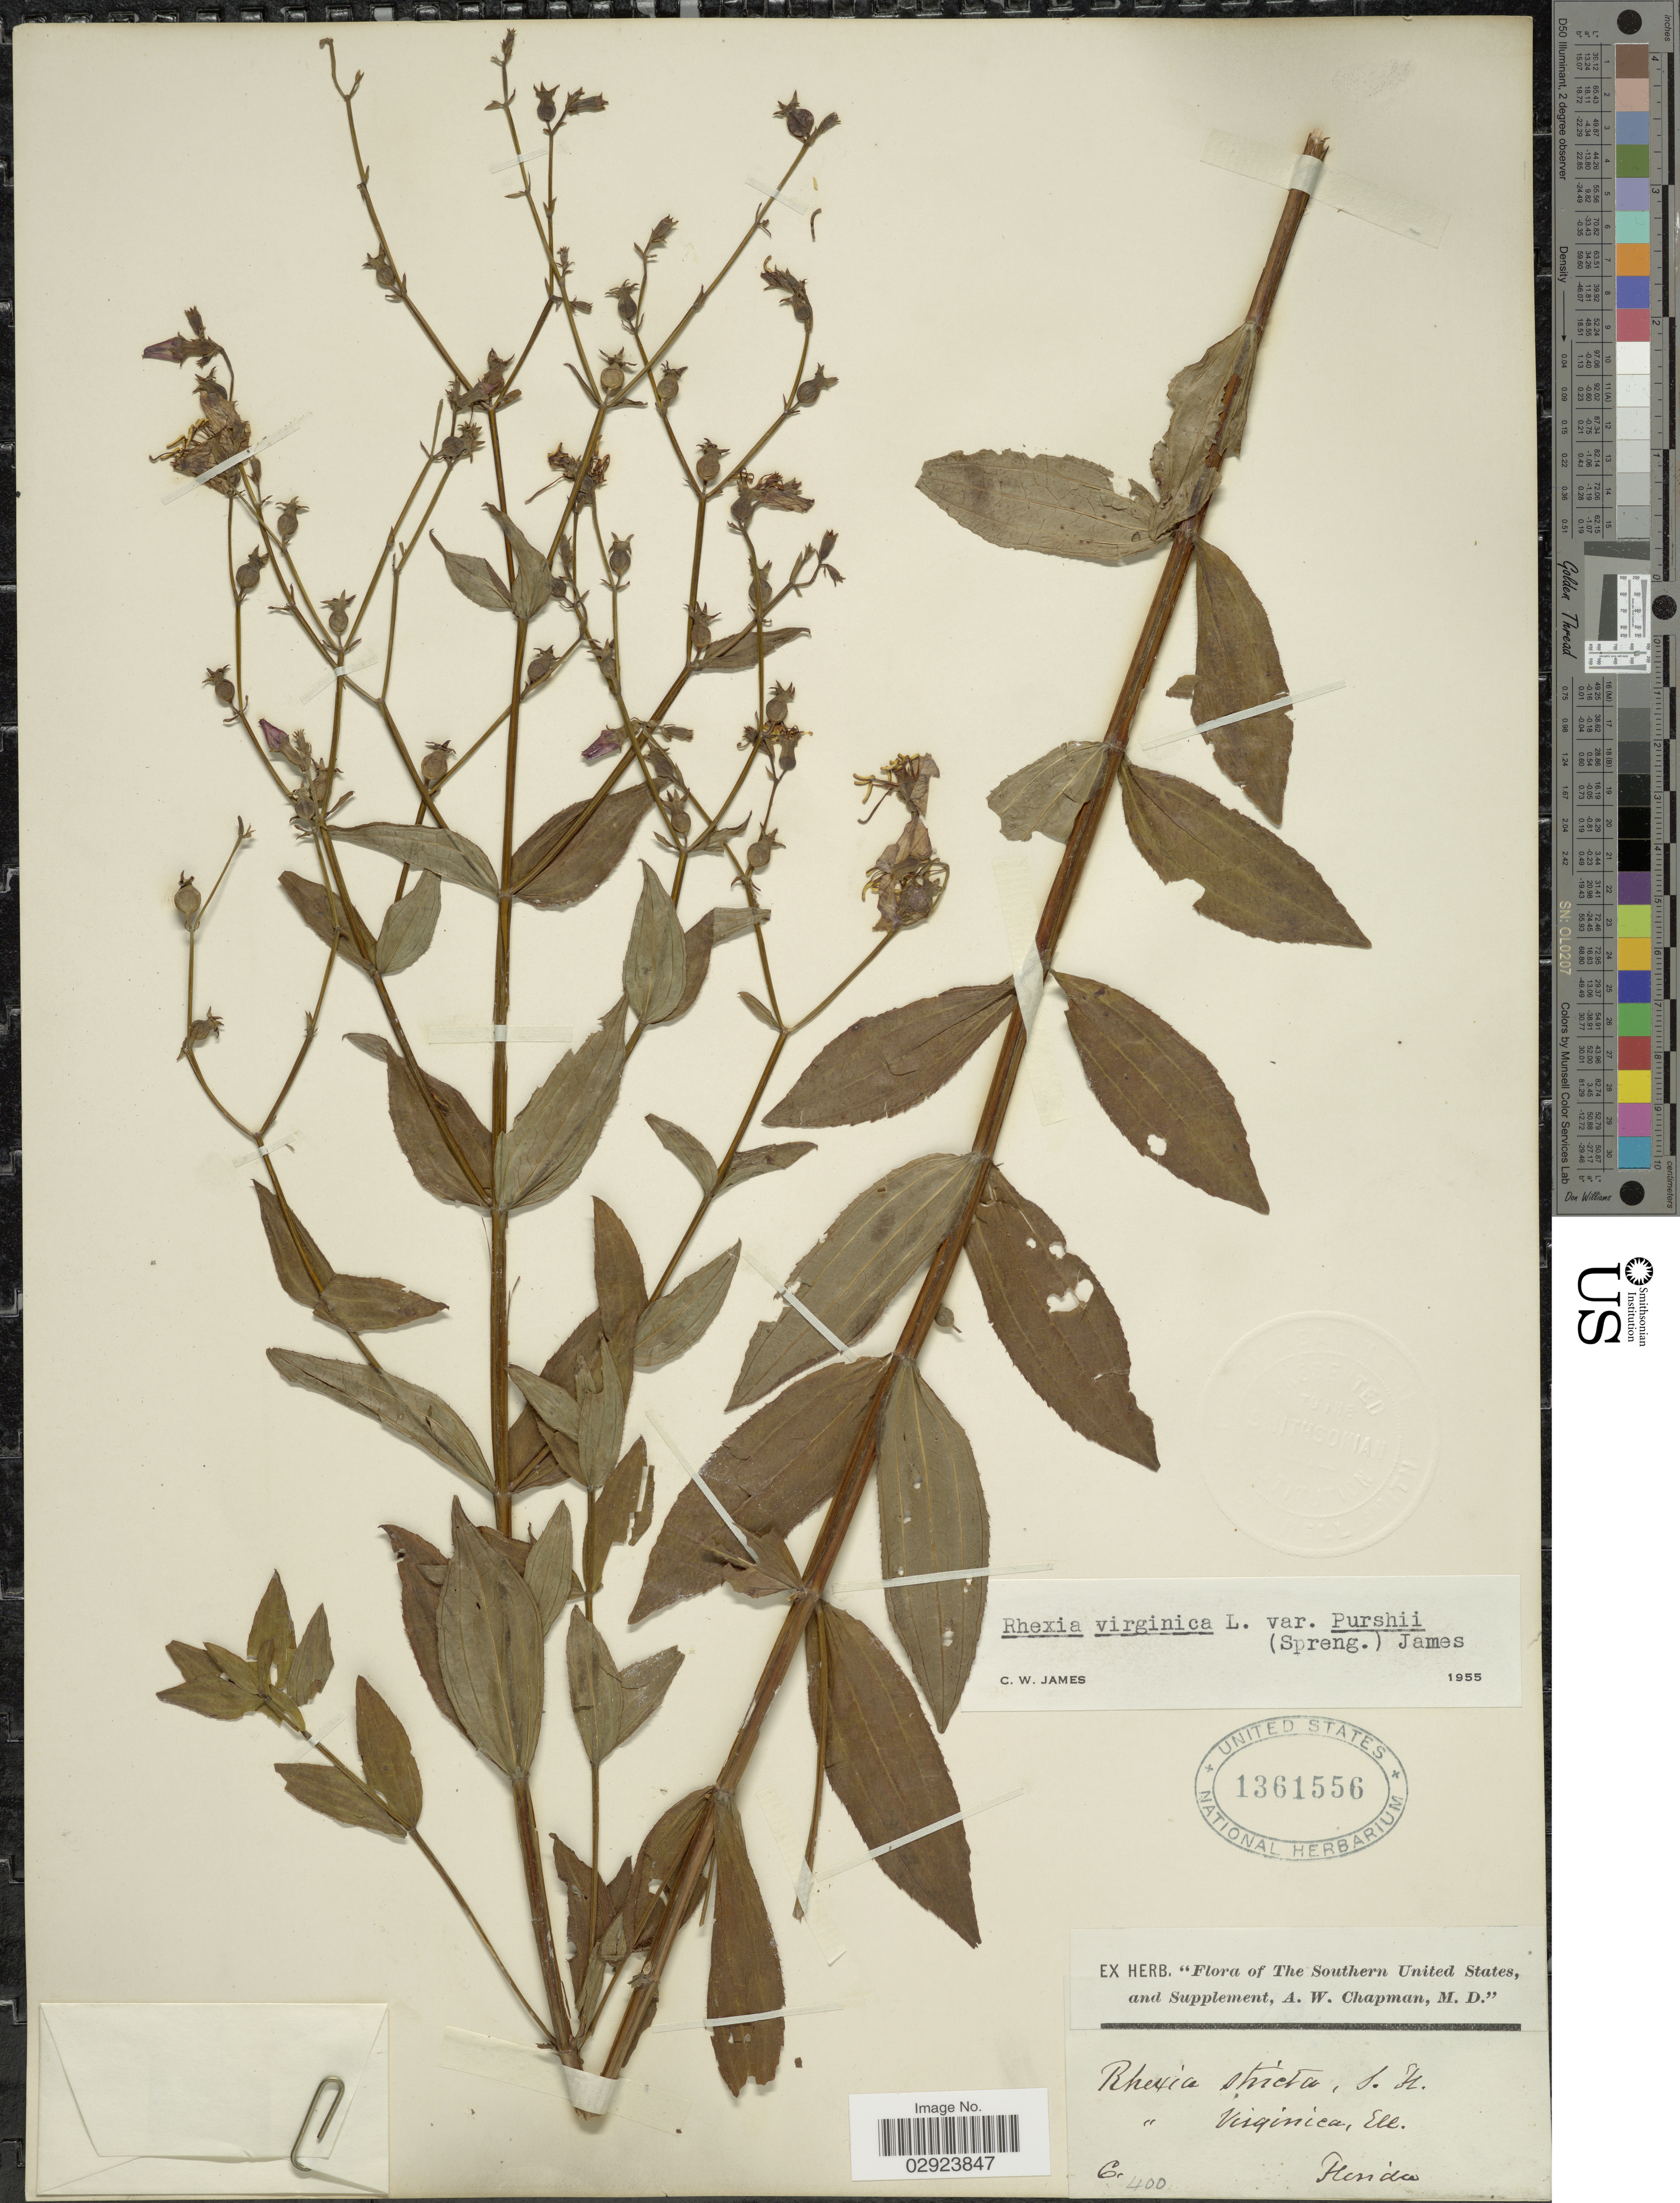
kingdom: Plantae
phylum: Tracheophyta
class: Magnoliopsida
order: Myrtales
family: Melastomataceae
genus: Rhexia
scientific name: Rhexia virginica var. purshii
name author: (Spreng.) C.W. James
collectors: ex herb. A.W. Chapman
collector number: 400*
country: United States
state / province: Florida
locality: Southern United States, and Supplement.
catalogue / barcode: US 1361556